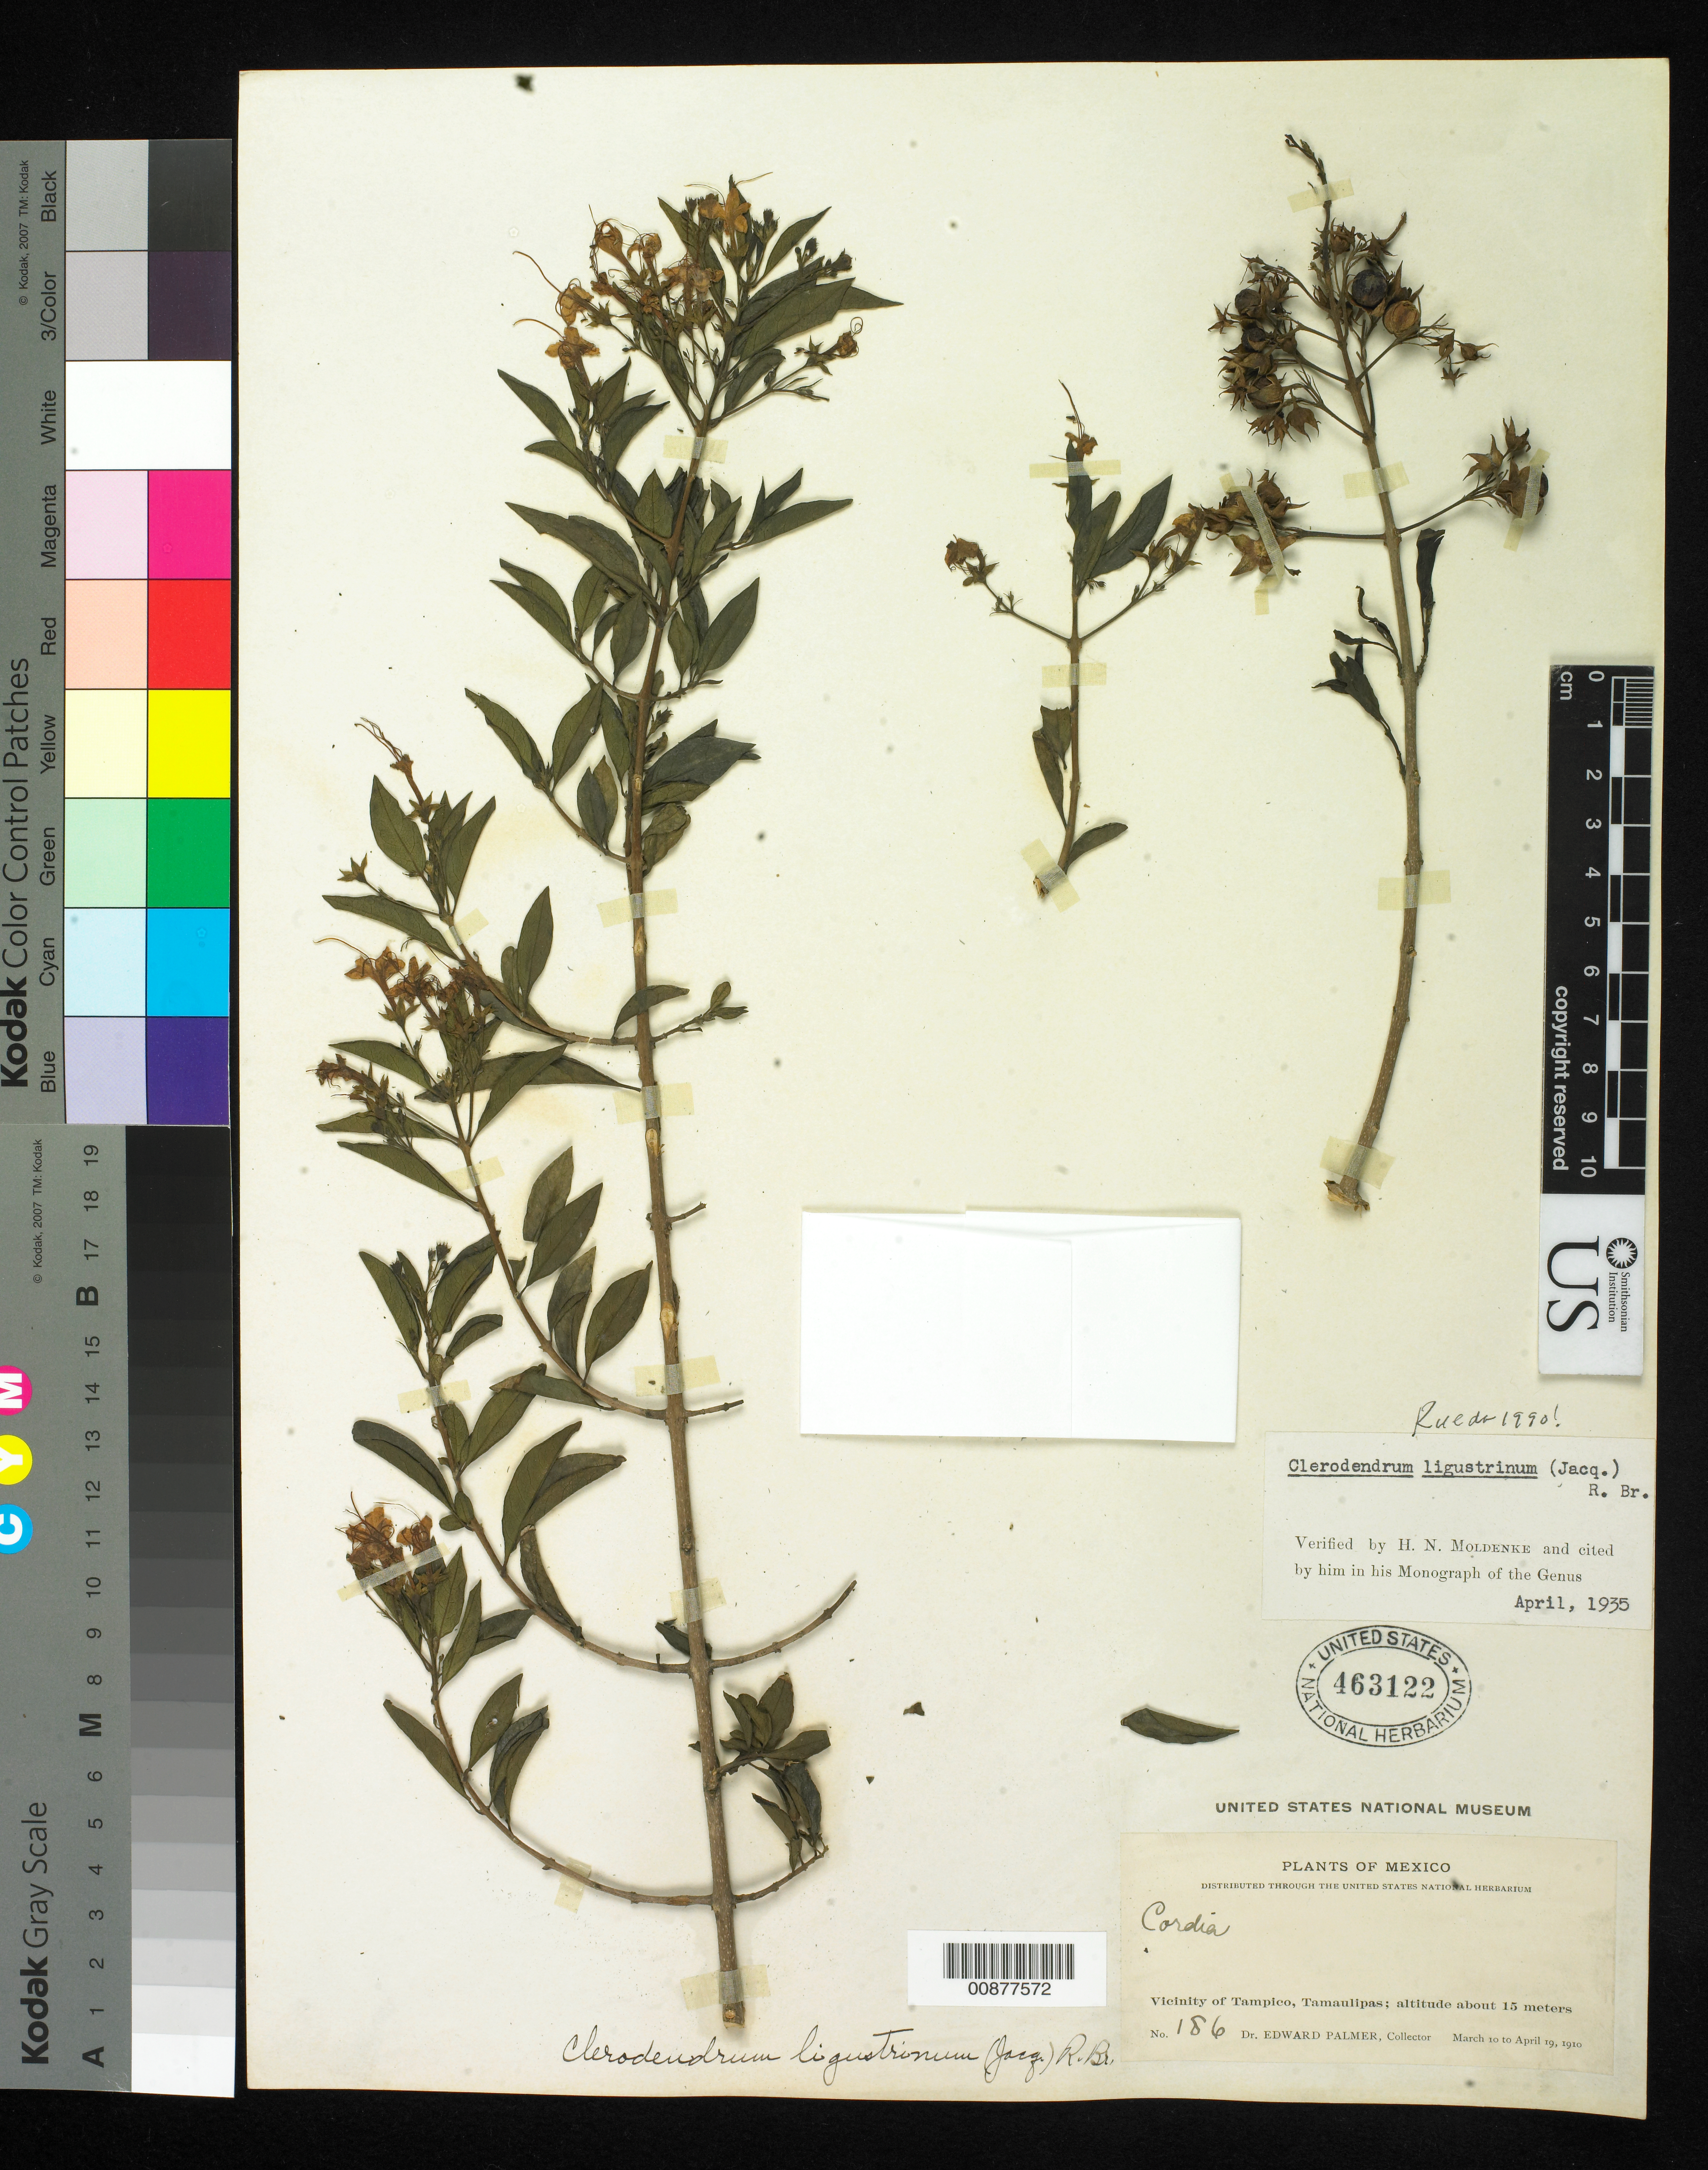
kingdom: Plantae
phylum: Tracheophyta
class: Magnoliopsida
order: Lamiales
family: Lamiaceae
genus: Clerodendrum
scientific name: Clerodendrum ligustrinum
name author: (Jacq.) R. Br.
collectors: E. Palmer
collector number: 186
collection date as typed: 10 Mar 1910 to 19 Apr 1910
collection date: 1910-03-10/1910-04-19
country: Mexico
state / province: Tamaulipas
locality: Vicinity of Tampico, Tamaulipas.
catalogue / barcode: US 463122